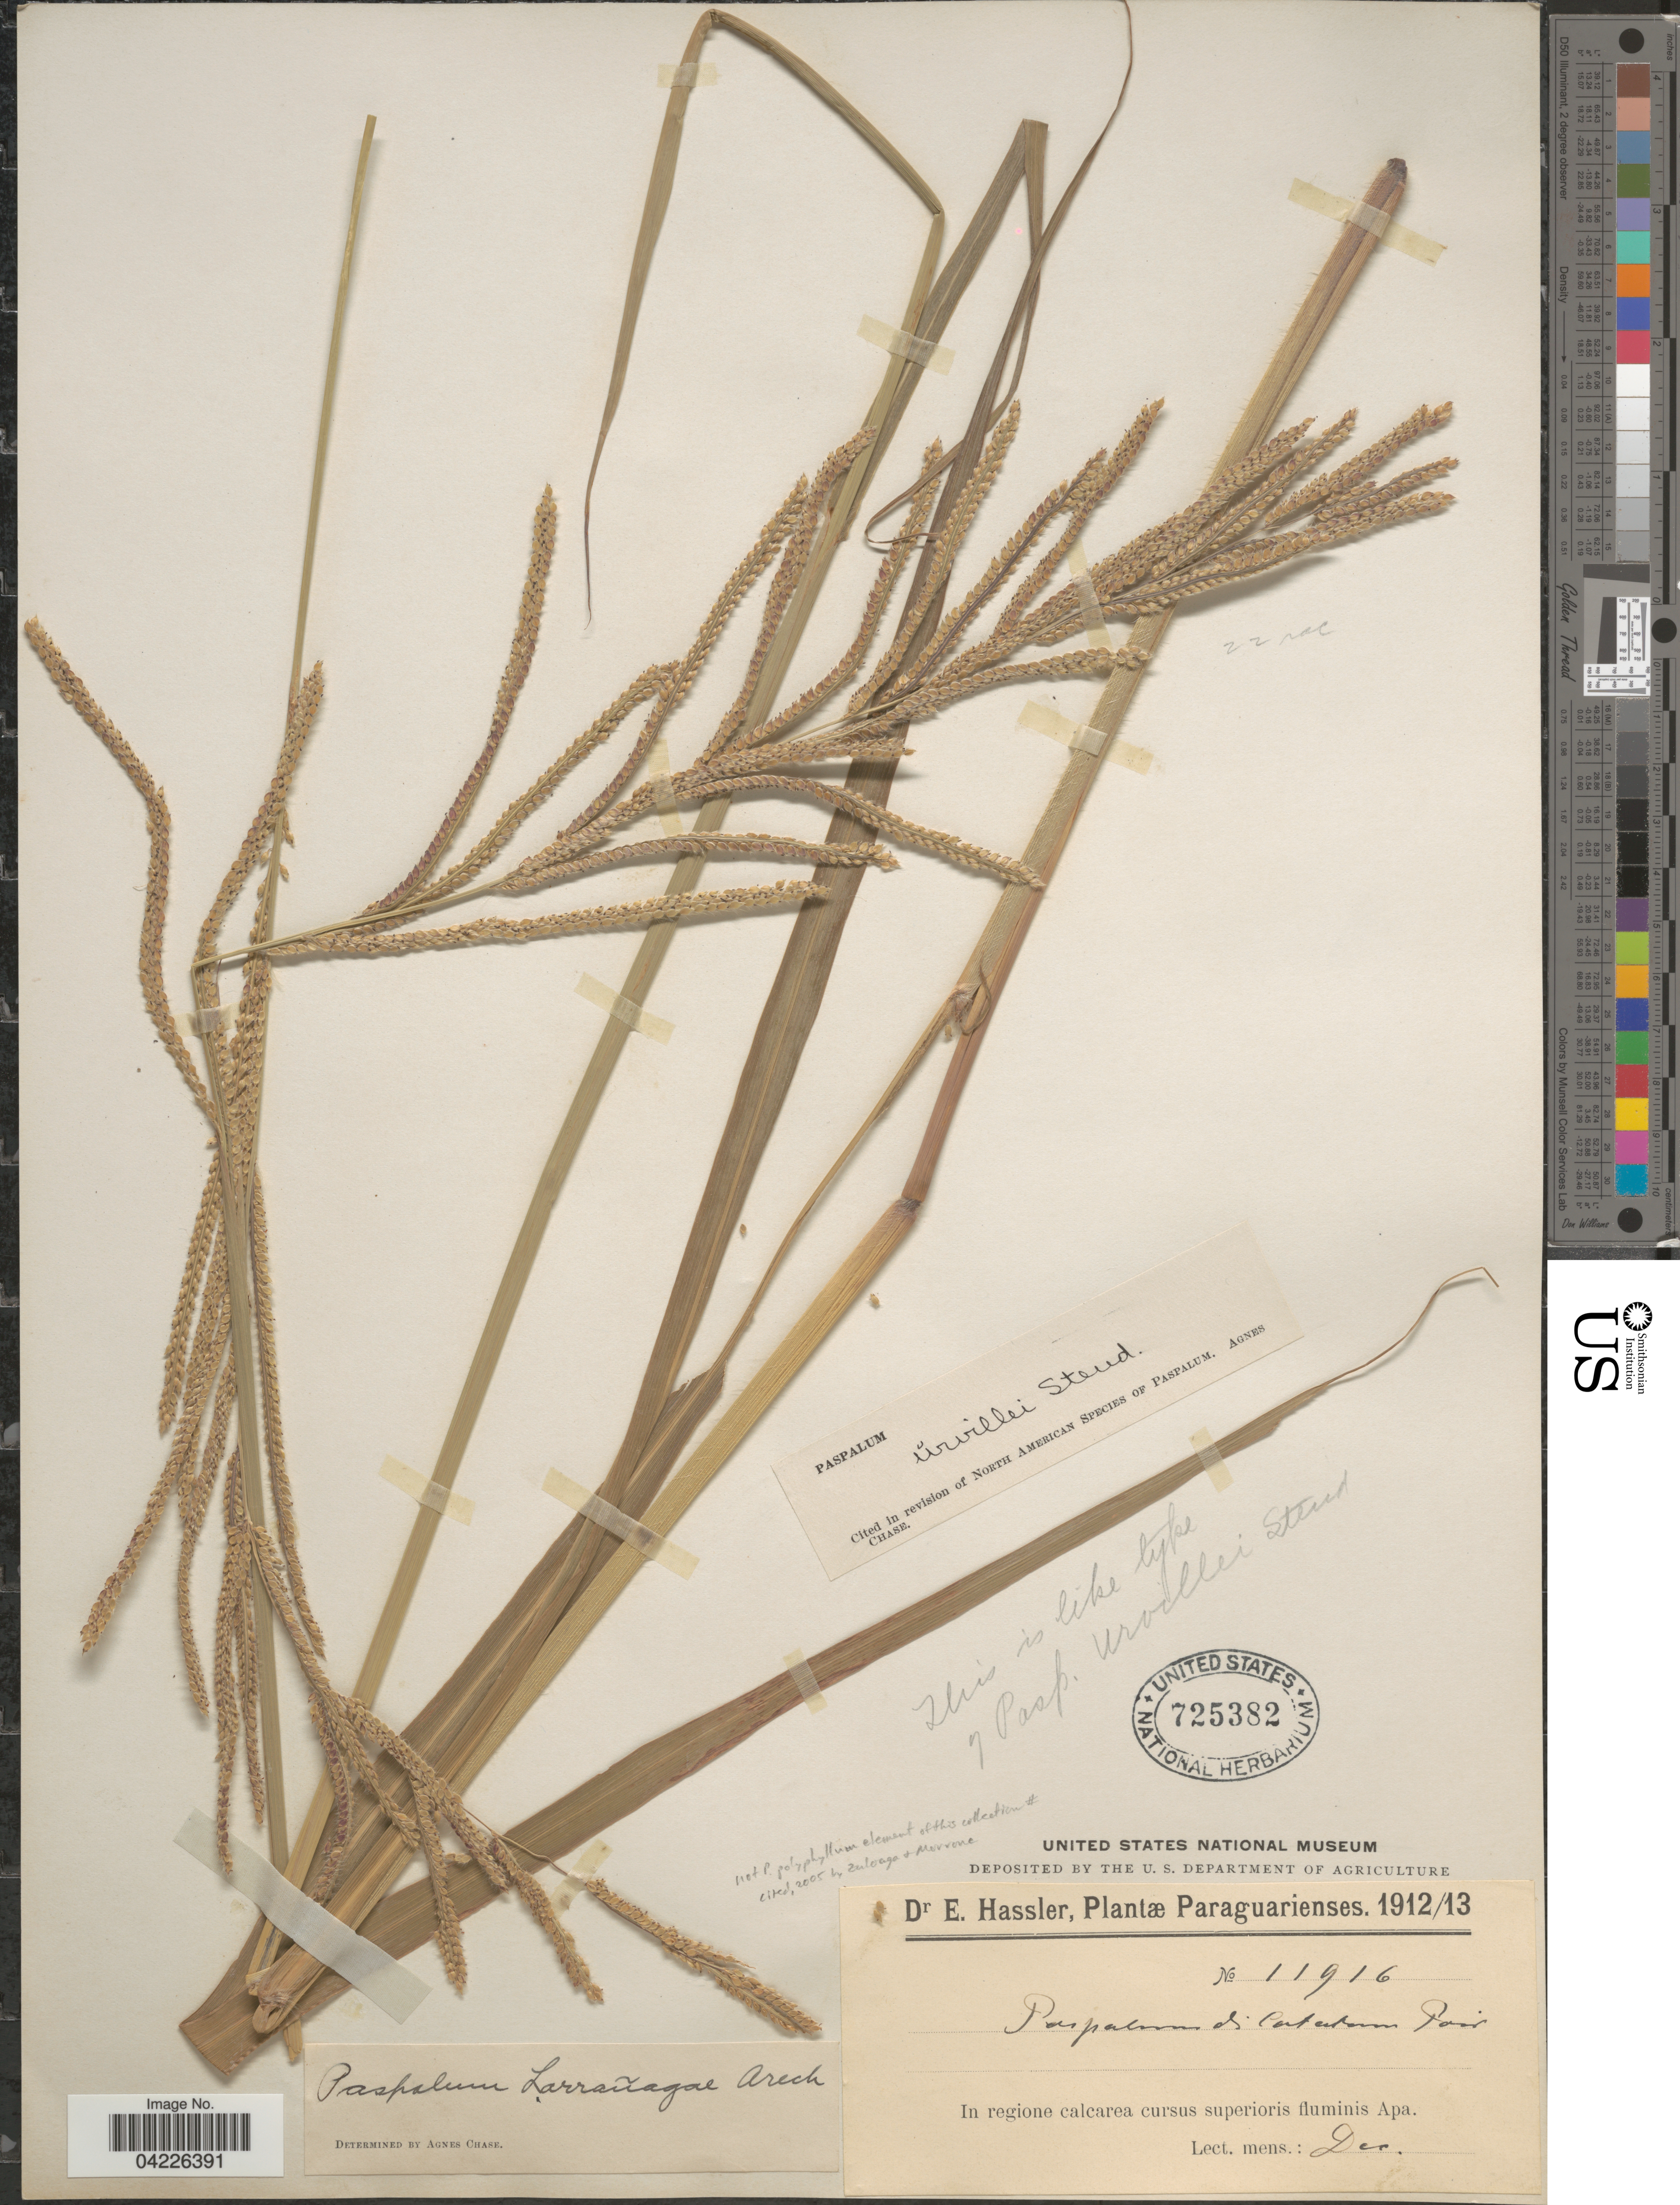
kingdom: Plantae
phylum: Tracheophyta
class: Liliopsida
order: Poales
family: Poaceae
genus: Paspalum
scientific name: Paspalum urvillei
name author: Steud.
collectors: E. Hassler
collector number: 11916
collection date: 1912-12/1913-12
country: Paraguay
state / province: Paraguari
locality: In regione calcarea cursus superioris fluminis Apa.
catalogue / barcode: US 725382